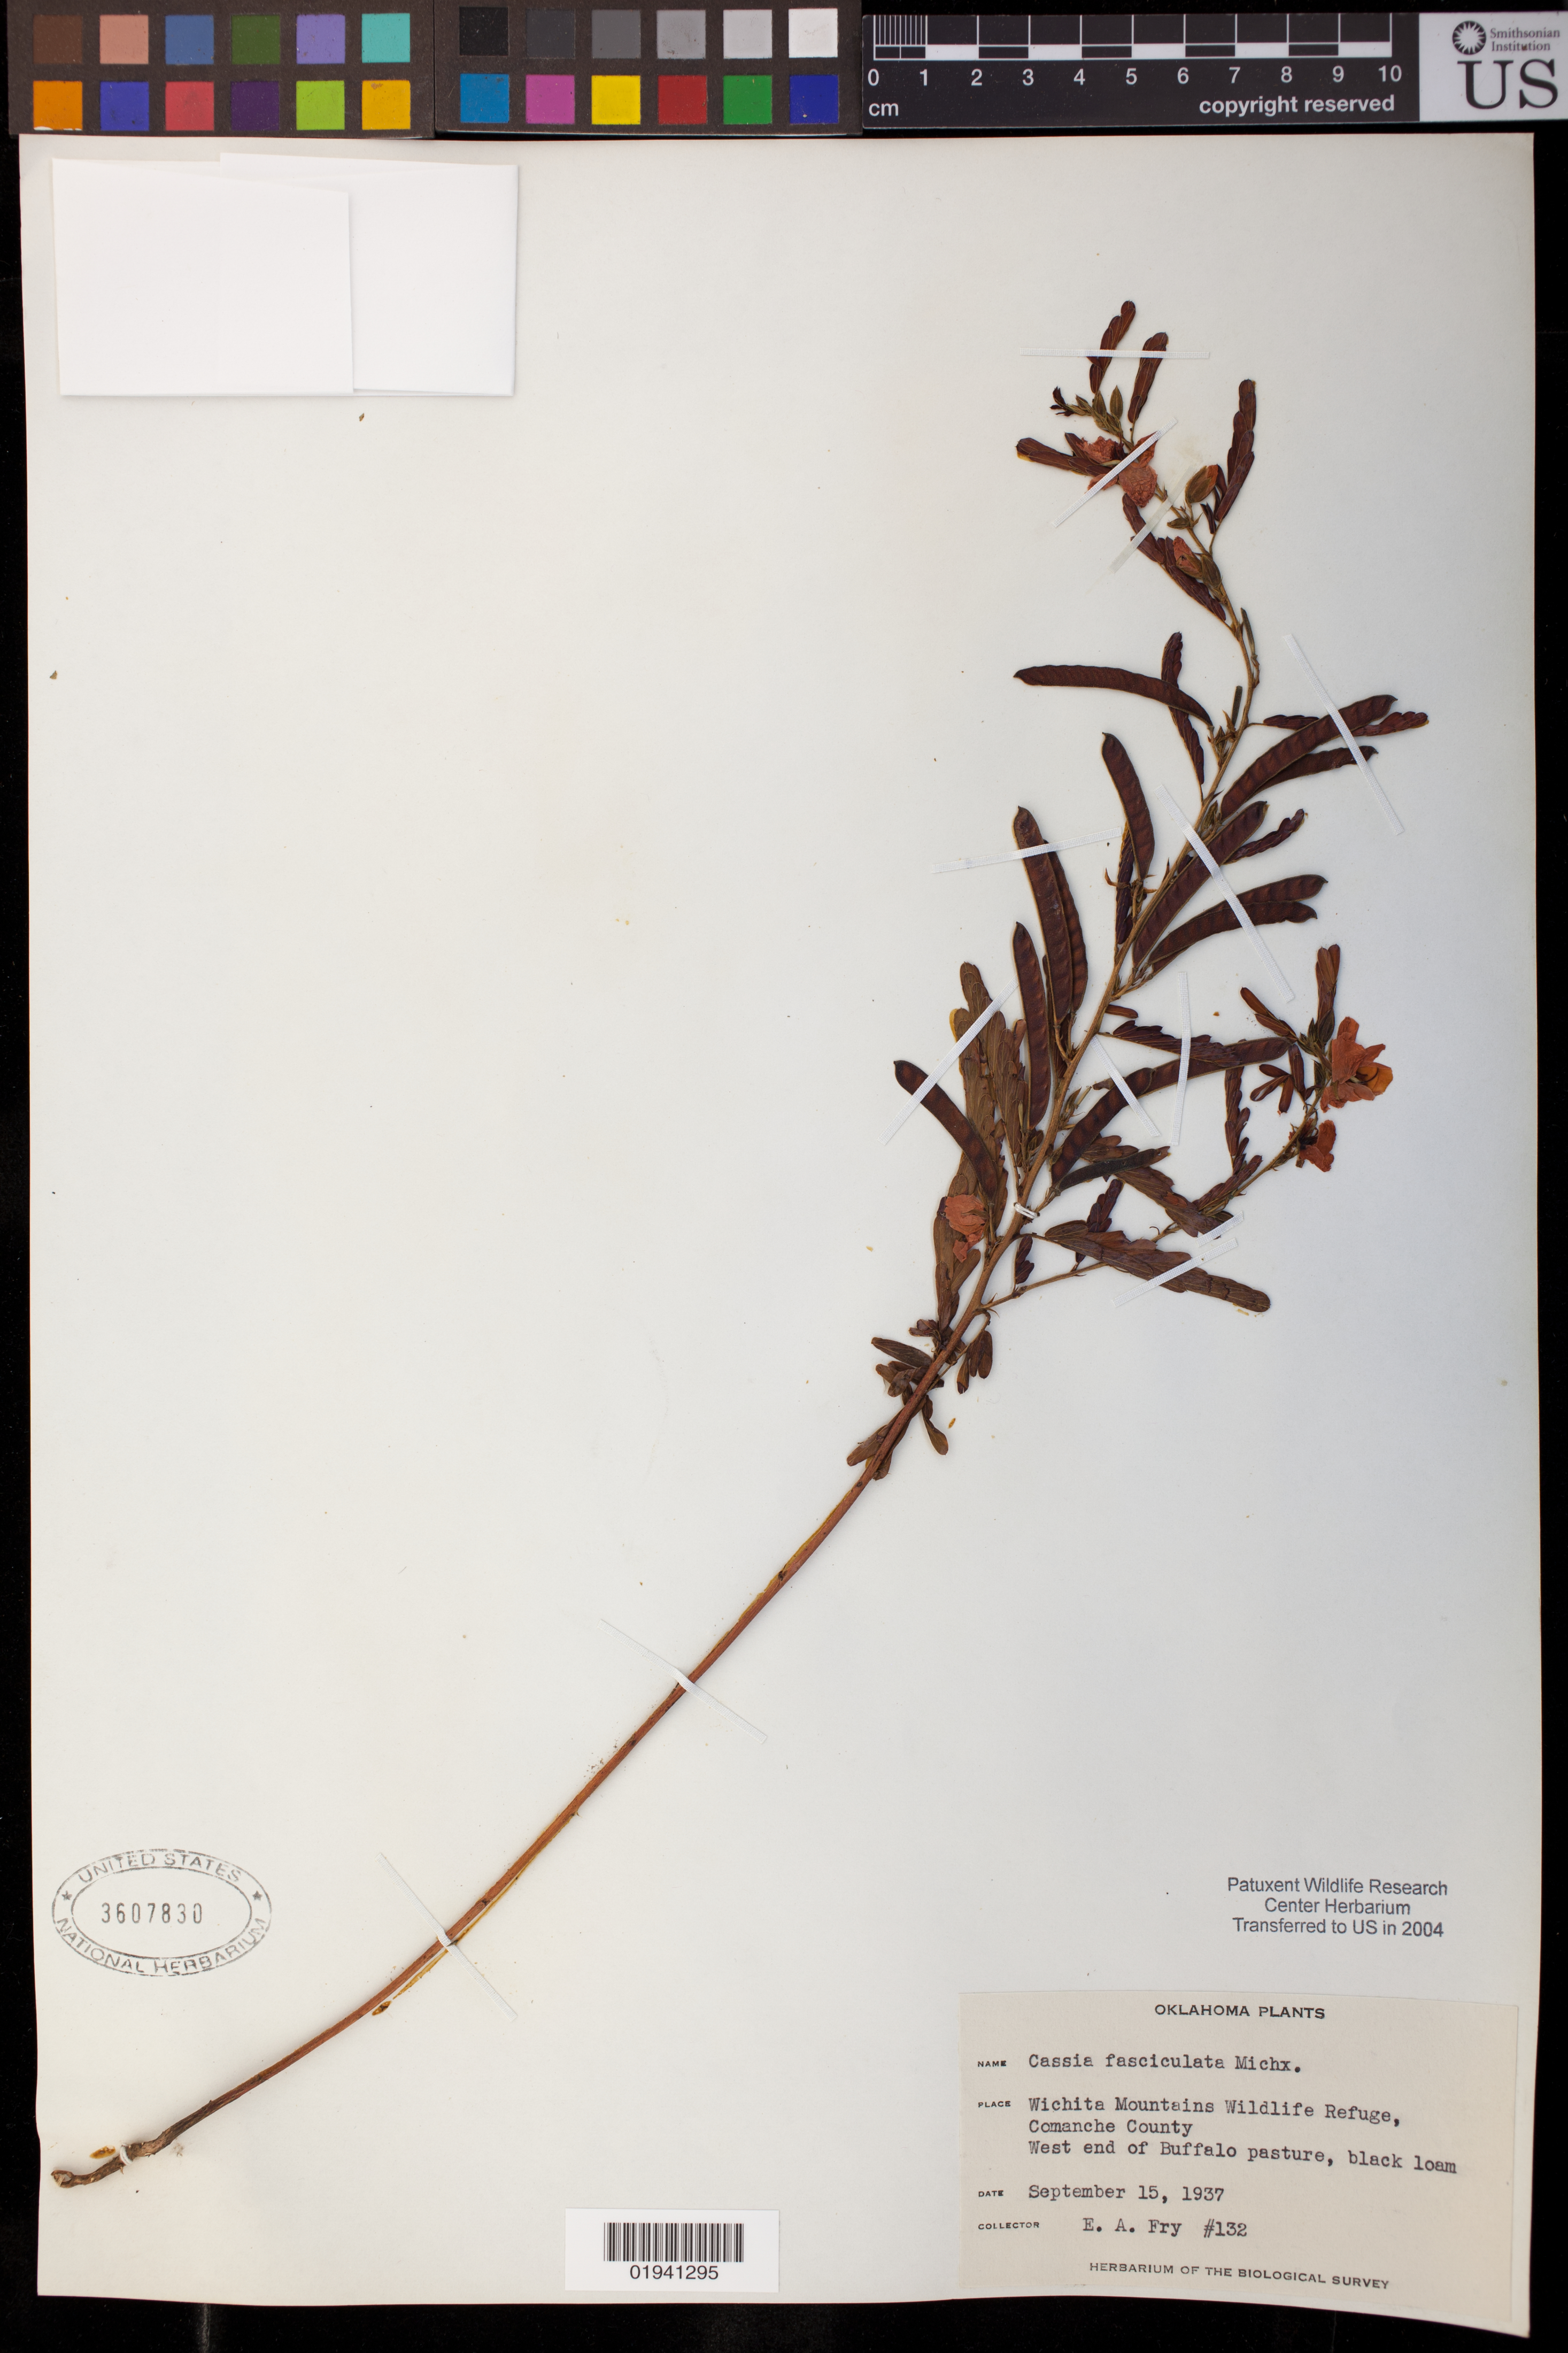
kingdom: Plantae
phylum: Tracheophyta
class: Magnoliopsida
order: Fabales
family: Fabaceae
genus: Chamaecrista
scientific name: Chamaecrista fasciculata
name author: (Michx.) Greene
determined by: Strong, Mark T., (BOT), Smithsonian Institution - National Museum of Natural History (UNITED STATES)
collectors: E. Fry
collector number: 132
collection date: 1937-09-15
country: United States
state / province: Oklahoma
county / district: Comanche County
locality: Witchita Mts Wildlife Refuge, West end of Buffalo pasture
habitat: black loam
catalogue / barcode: US 3607830